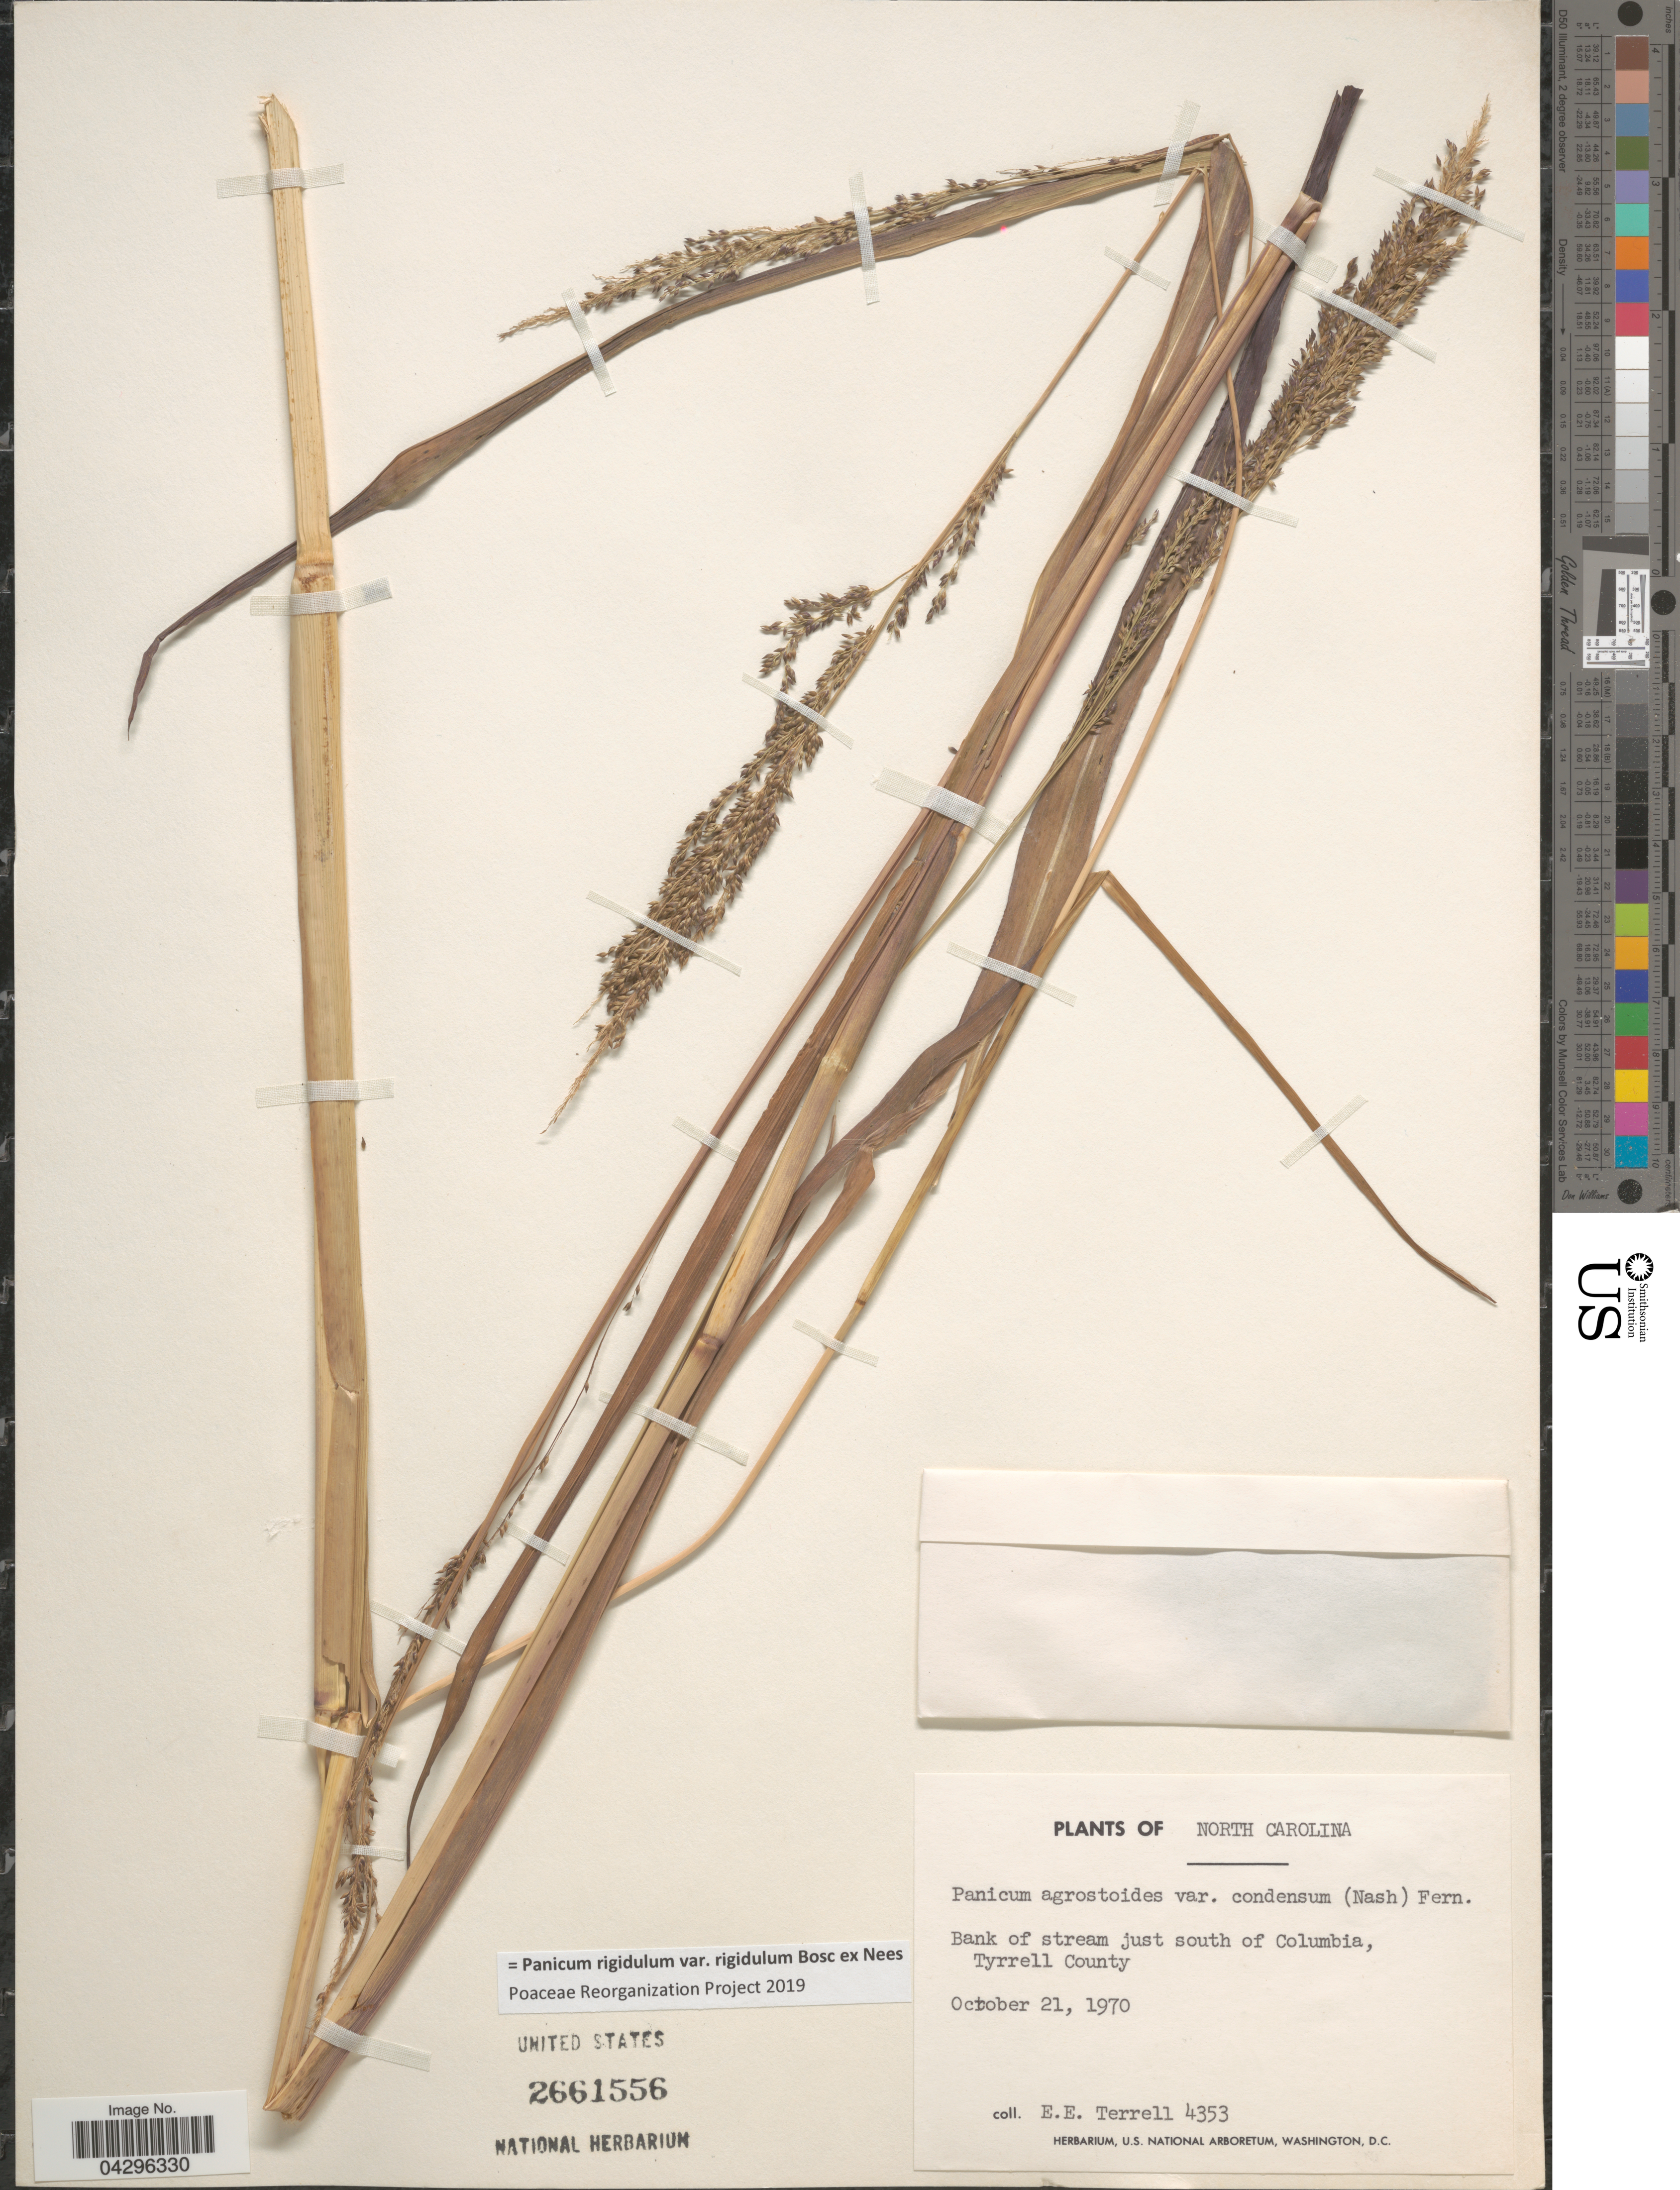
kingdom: Plantae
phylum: Tracheophyta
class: Liliopsida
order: Poales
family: Poaceae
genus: Panicum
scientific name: Panicum rigidulum var. rigidulum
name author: Bosc ex Nees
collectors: E. E. Terrell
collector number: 4353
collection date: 1970-10-21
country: United States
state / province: North Carolina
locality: Bank of stream just south of Columbia, Tyrrell County.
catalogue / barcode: US 2661556